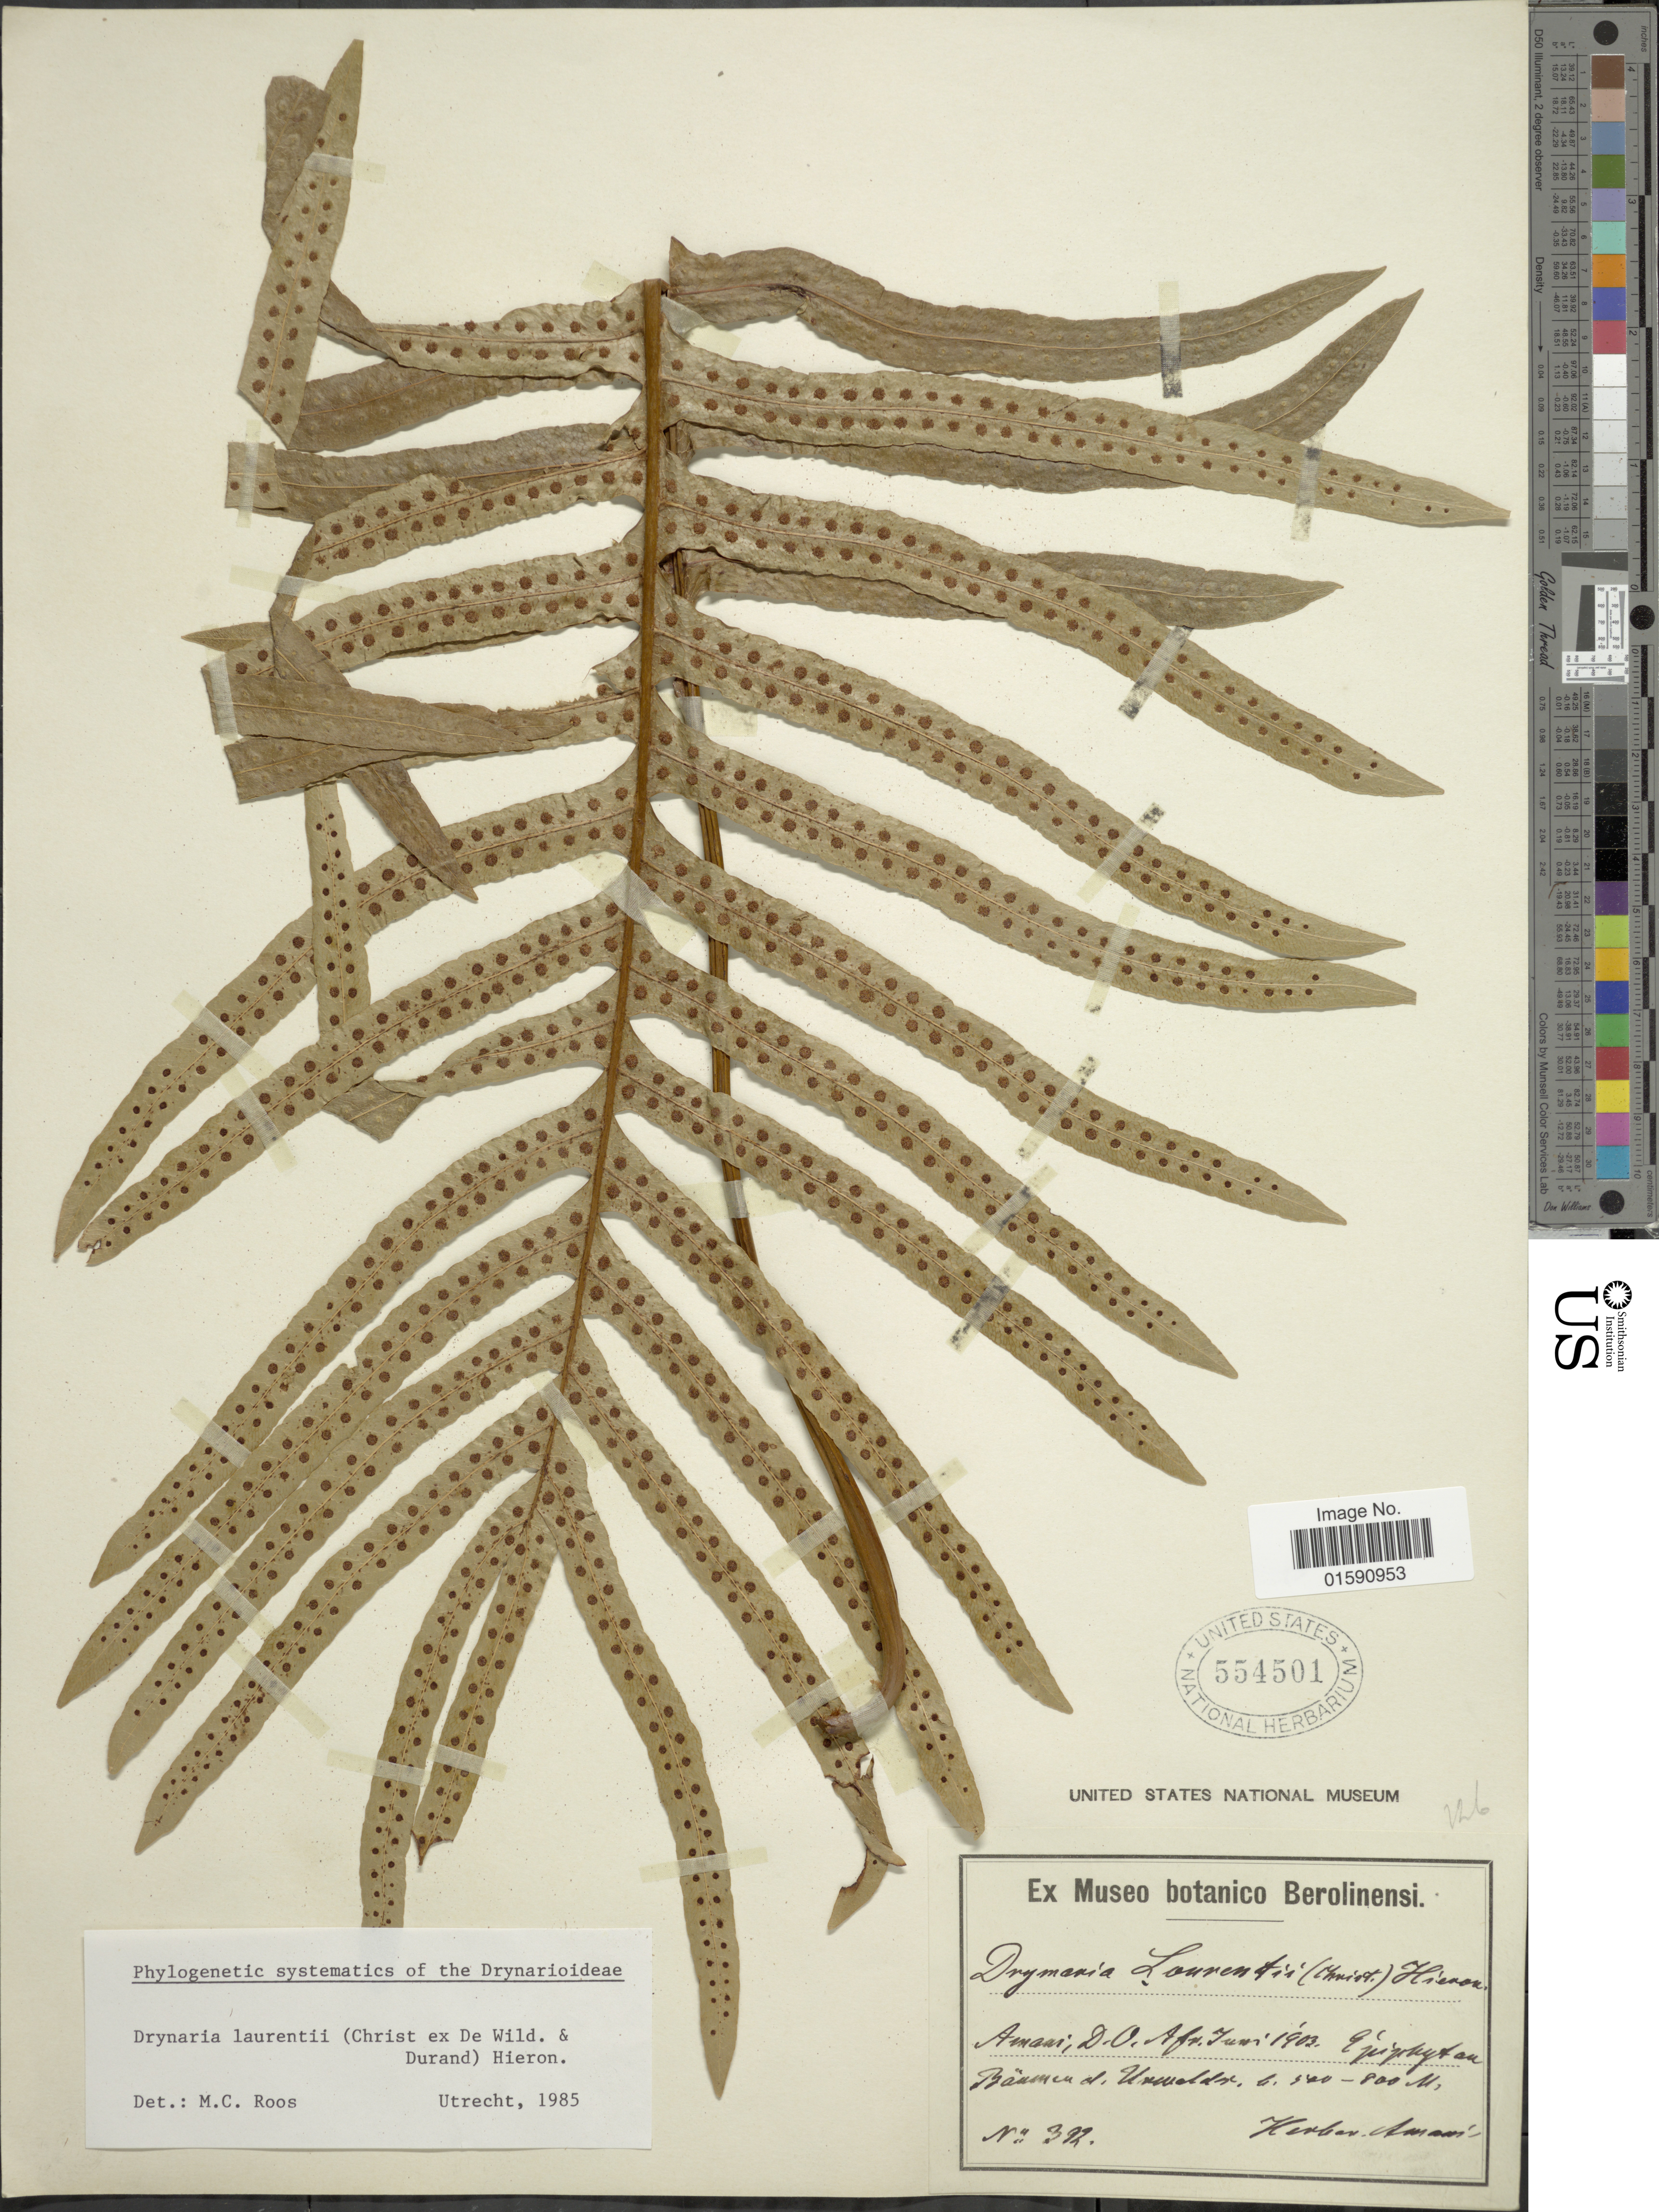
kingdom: Plantae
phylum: Tracheophyta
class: Polypodiopsida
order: Polypodiales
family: Polypodiaceae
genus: Drynaria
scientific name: Drynaria laurentii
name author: (Christ) Hieron.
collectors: ex herb. Amami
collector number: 392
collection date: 1903-06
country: Tanzania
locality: Amani, D. O. Afr. Epiphyt an Bäumen d Urwald.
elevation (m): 500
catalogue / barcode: US 554501